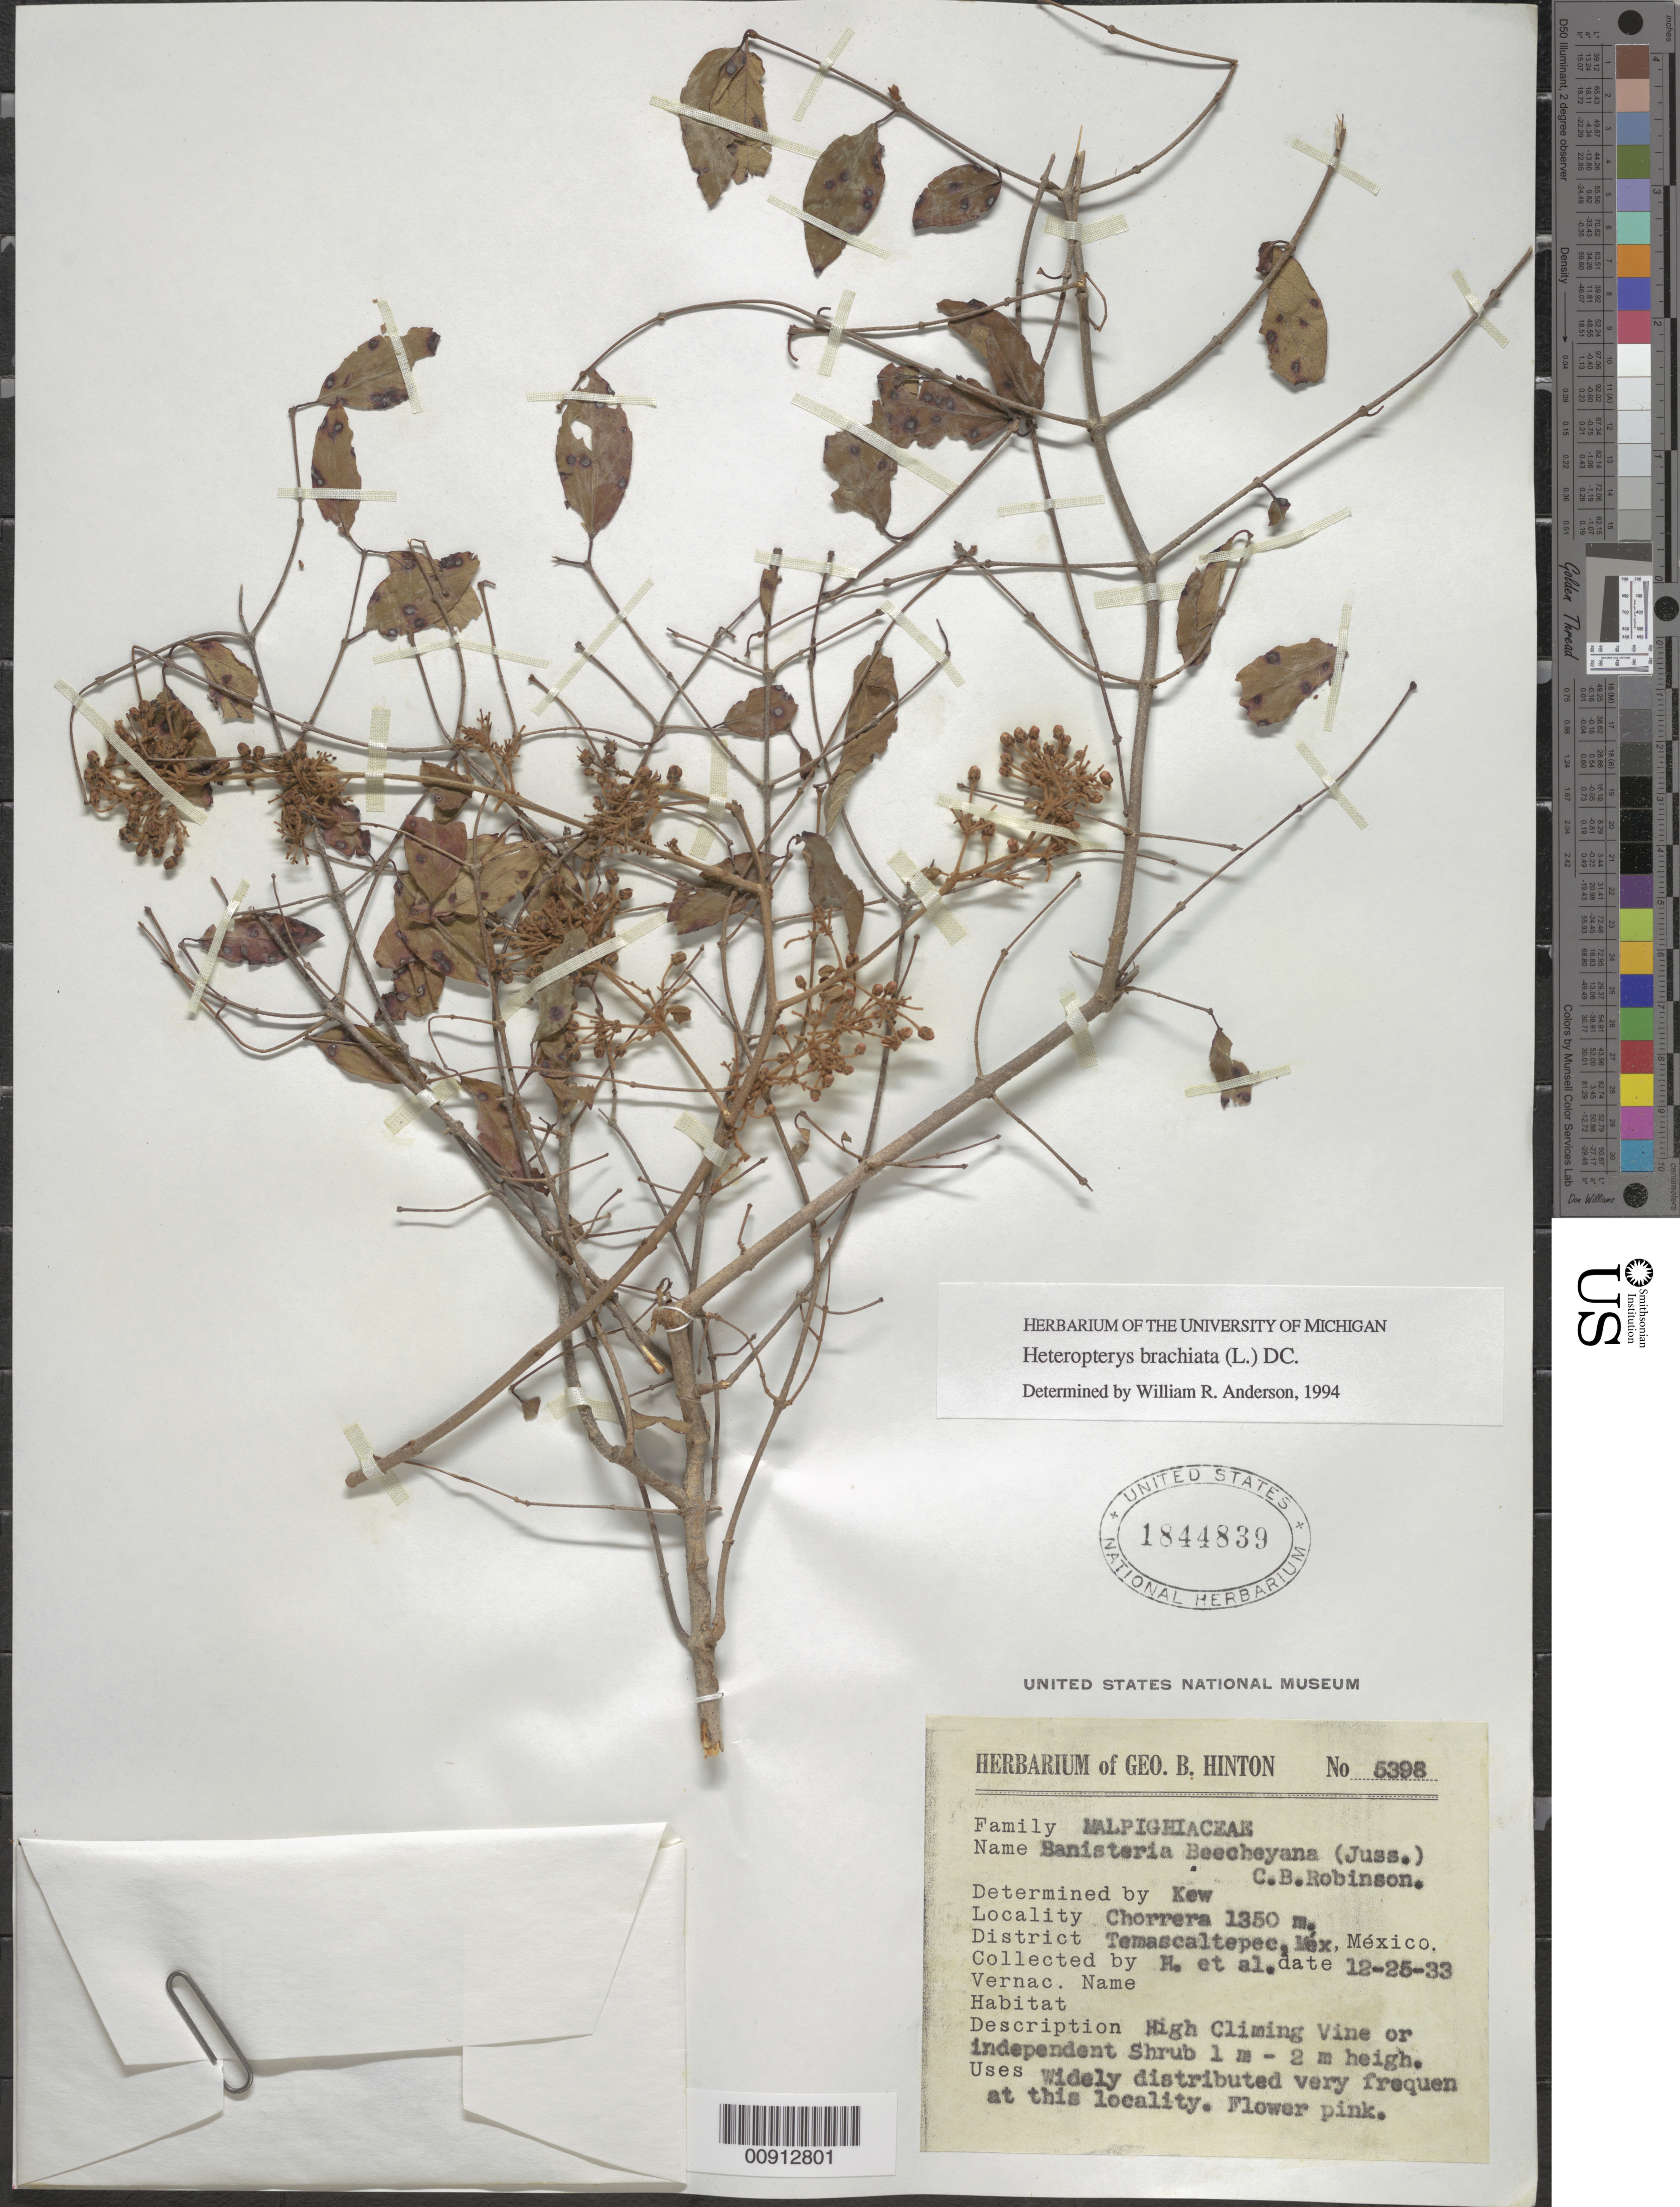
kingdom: Plantae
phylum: Tracheophyta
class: Magnoliopsida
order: Malpighiales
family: Malpighiaceae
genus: Heteropterys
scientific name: Heteropterys brachiata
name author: (L.) DC.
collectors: G. B. Hinton & et al.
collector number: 5398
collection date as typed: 25 Dec 1933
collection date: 1933-12-25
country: Mexico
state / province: México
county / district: Temascaltepec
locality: Chorrera, District Temascaltepec, State of México.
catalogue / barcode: US 1844839